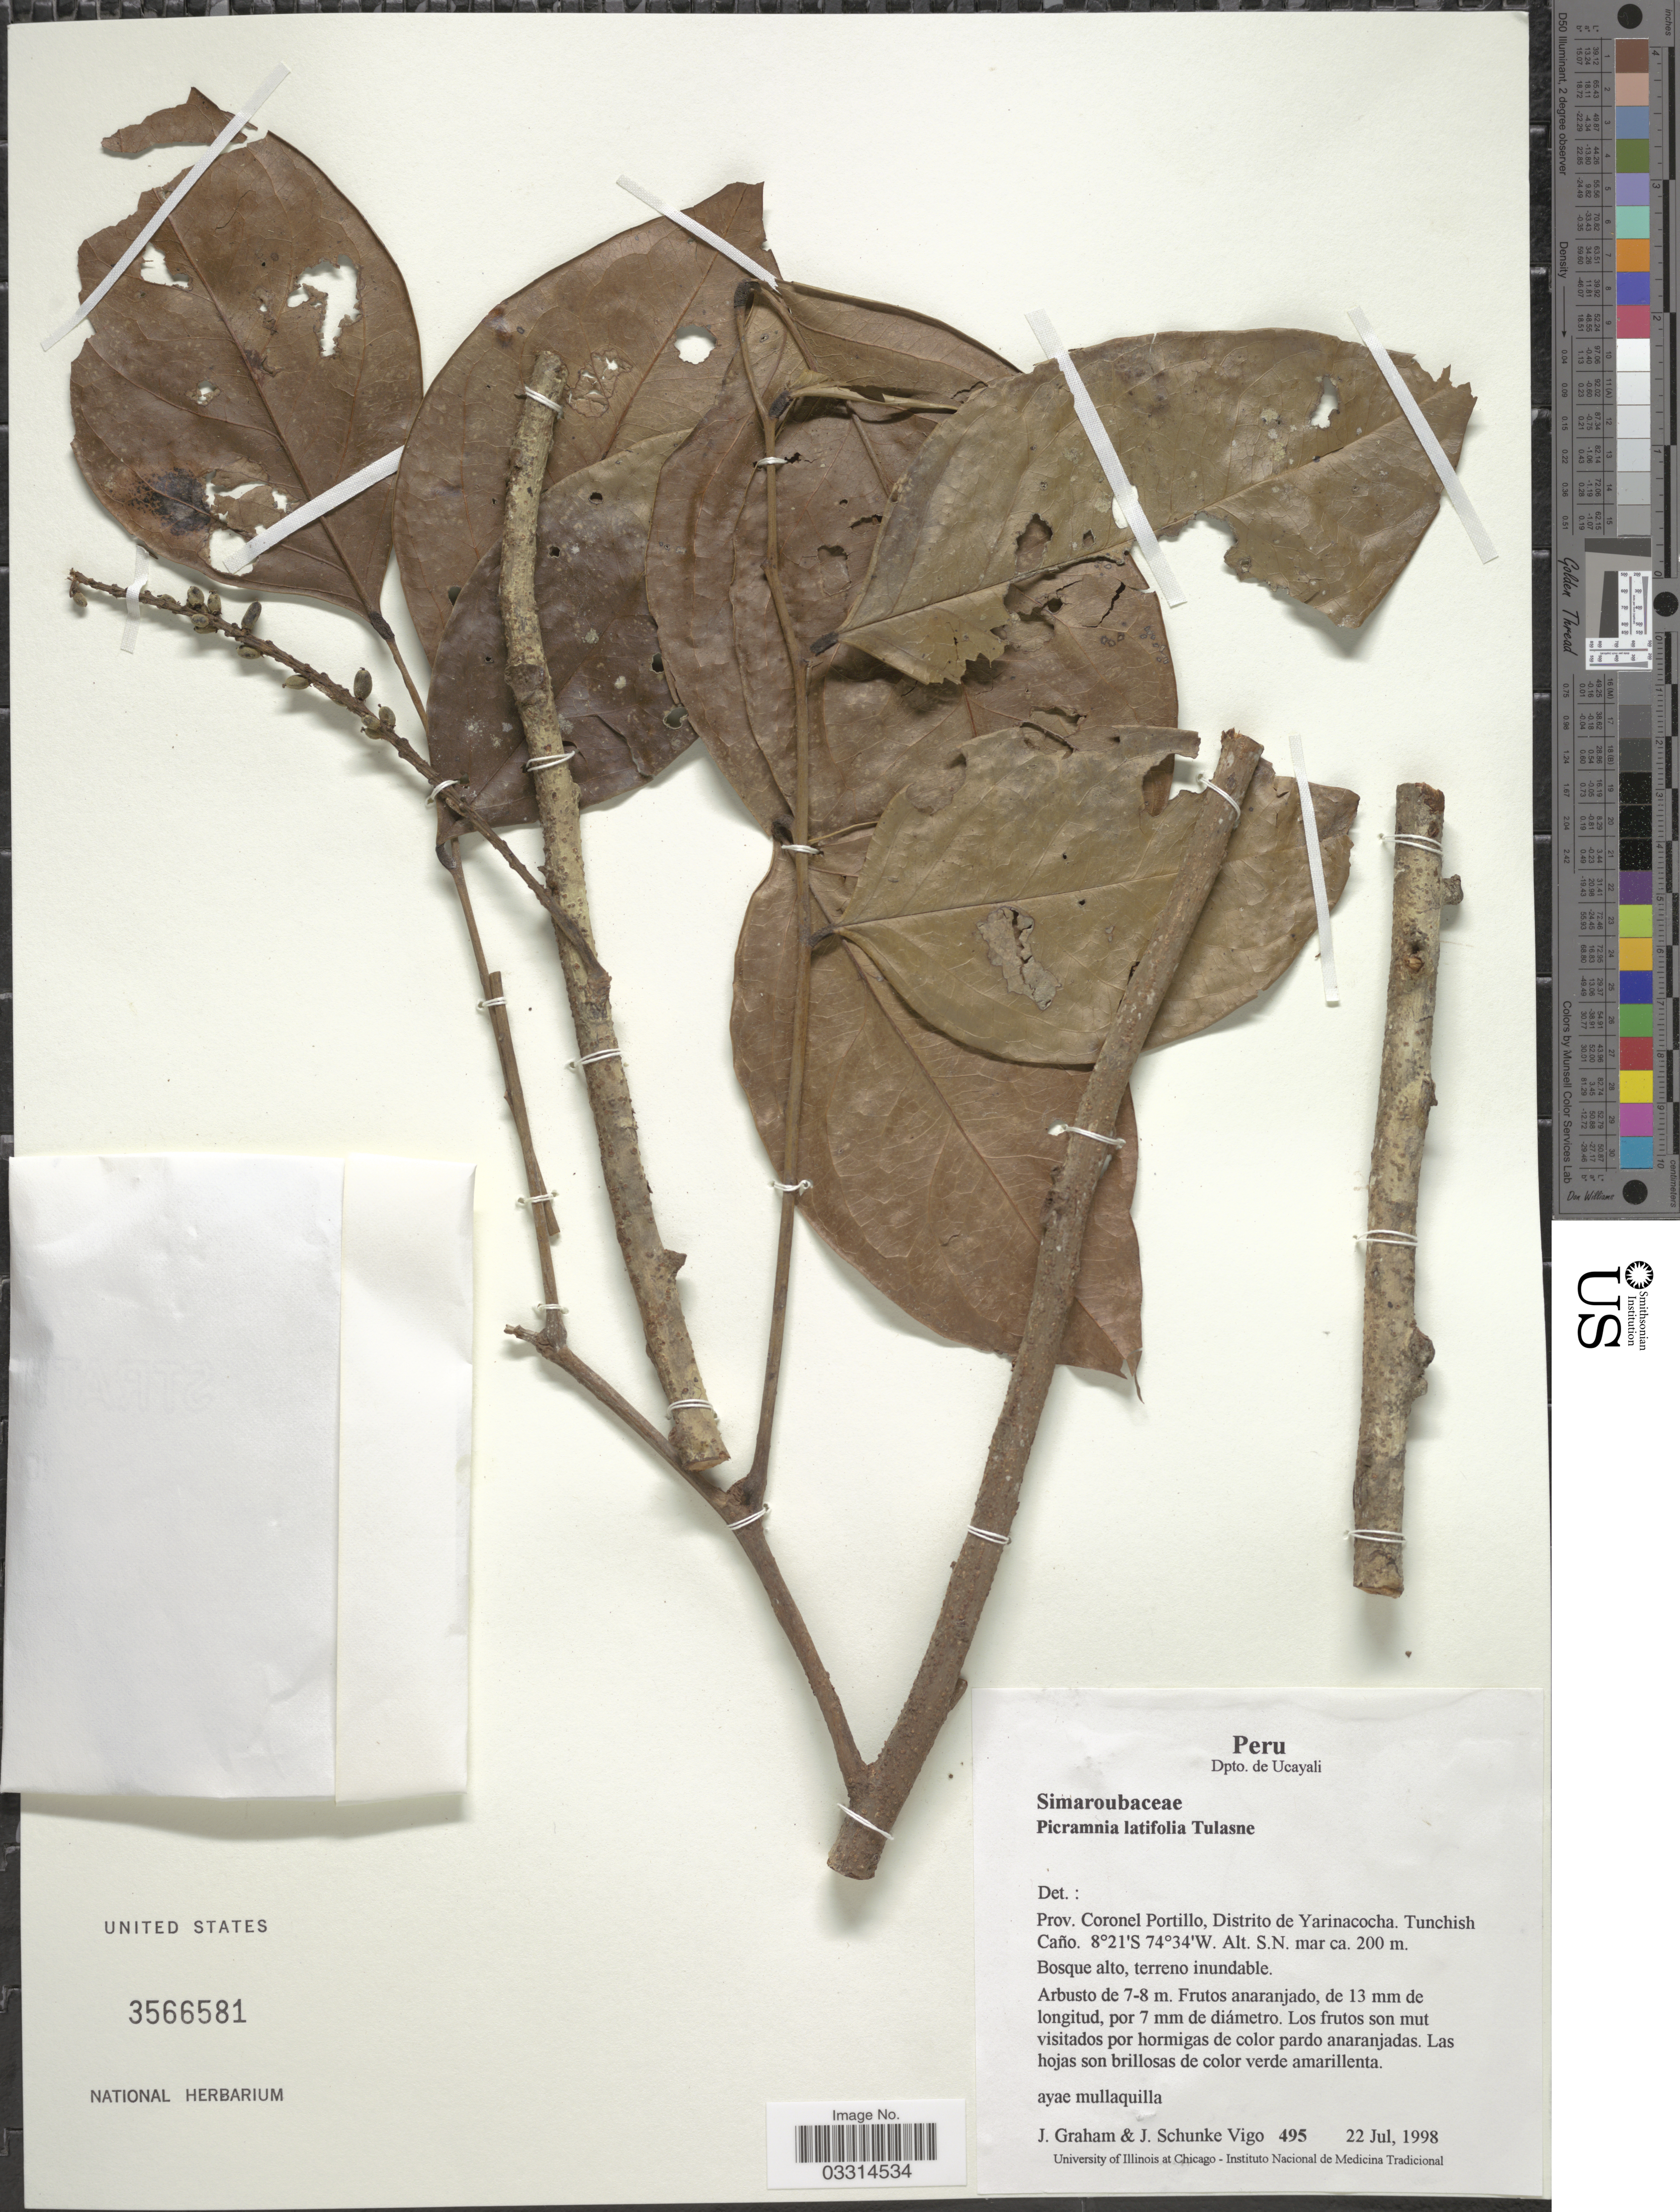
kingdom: Plantae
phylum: Tracheophyta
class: Magnoliopsida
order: Picramniales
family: Picramniaceae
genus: Picramnia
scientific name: Picramnia latifolia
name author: Tul.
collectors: J. Graham & J. Schunke Vigo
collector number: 495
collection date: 1998-07-22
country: Peru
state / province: Ucayali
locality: Dpto. de Ucayali. Prov. Coronel Portillo, Distrito de Yarinacocha. Tunchish Caño.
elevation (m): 200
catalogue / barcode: US 3566581